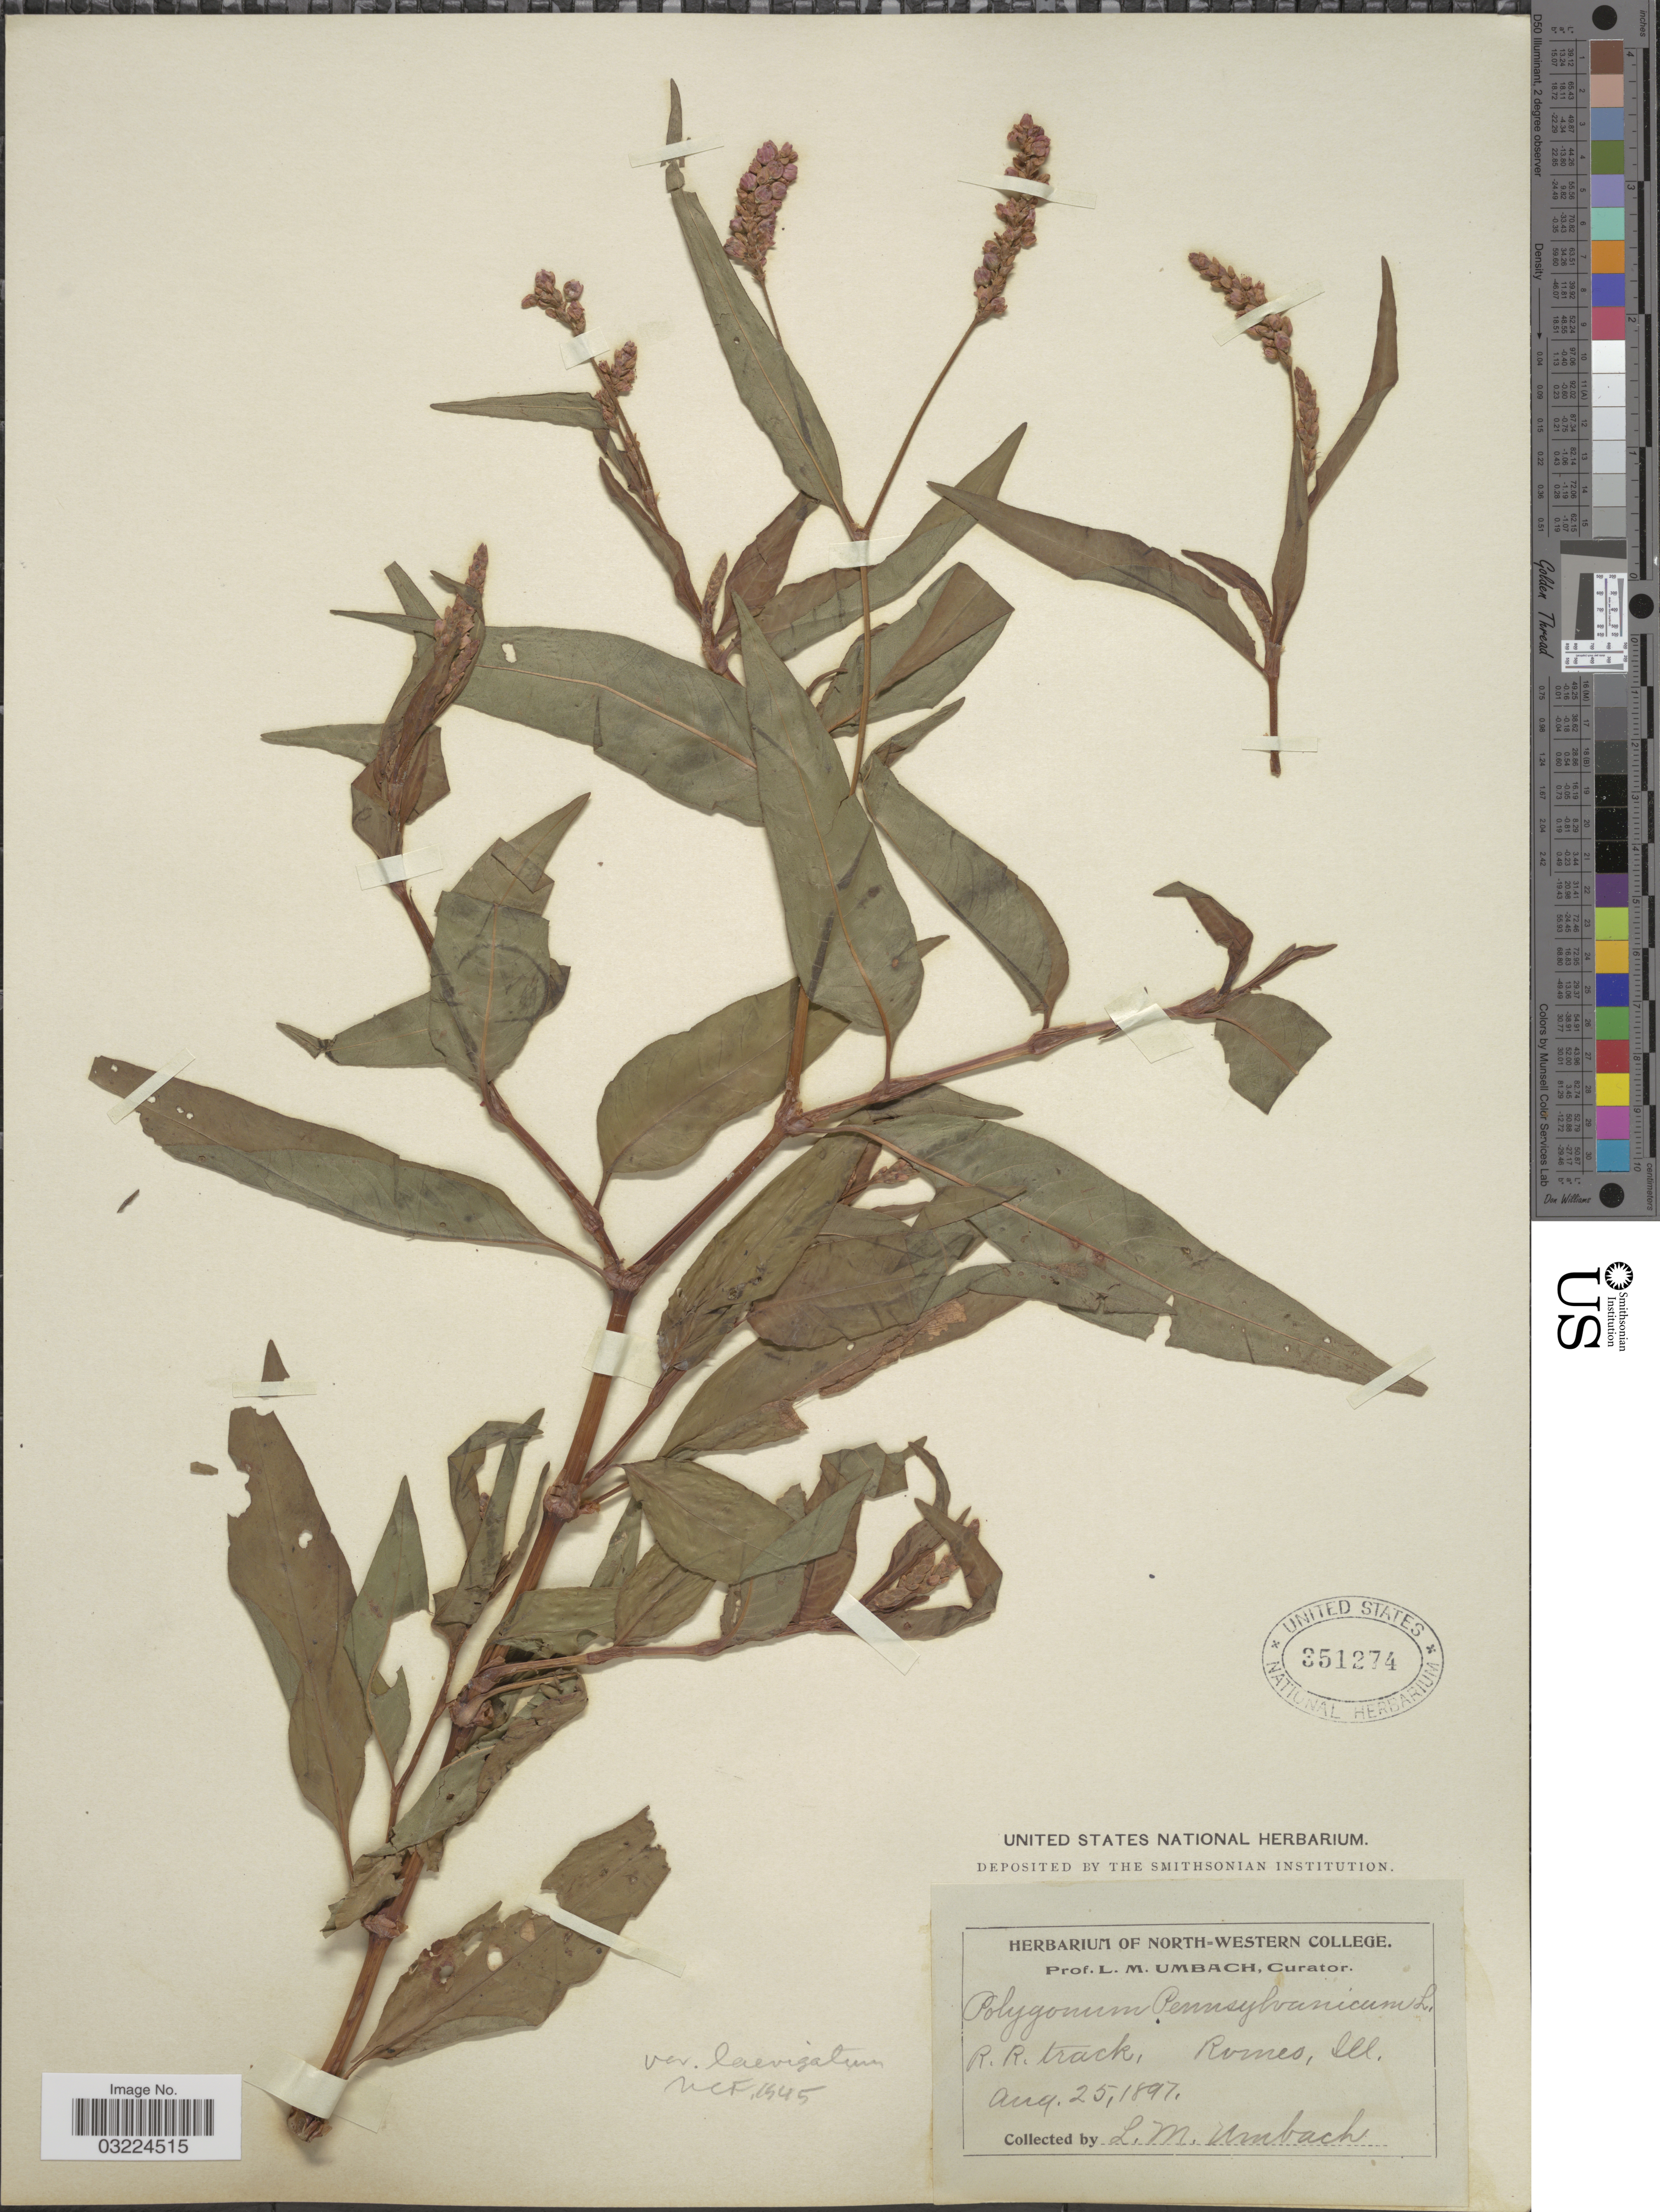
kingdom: Plantae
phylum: Tracheophyta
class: Magnoliopsida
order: Caryophyllales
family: Polygonaceae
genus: Persicaria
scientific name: Persicaria pensylvanica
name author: (L.) M. Gómez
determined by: Atha, D. E.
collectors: L. M. Umbach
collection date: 1897-08-25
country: United States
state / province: Illinois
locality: R. R. Track, Romeo, Ill.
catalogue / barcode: US 351274